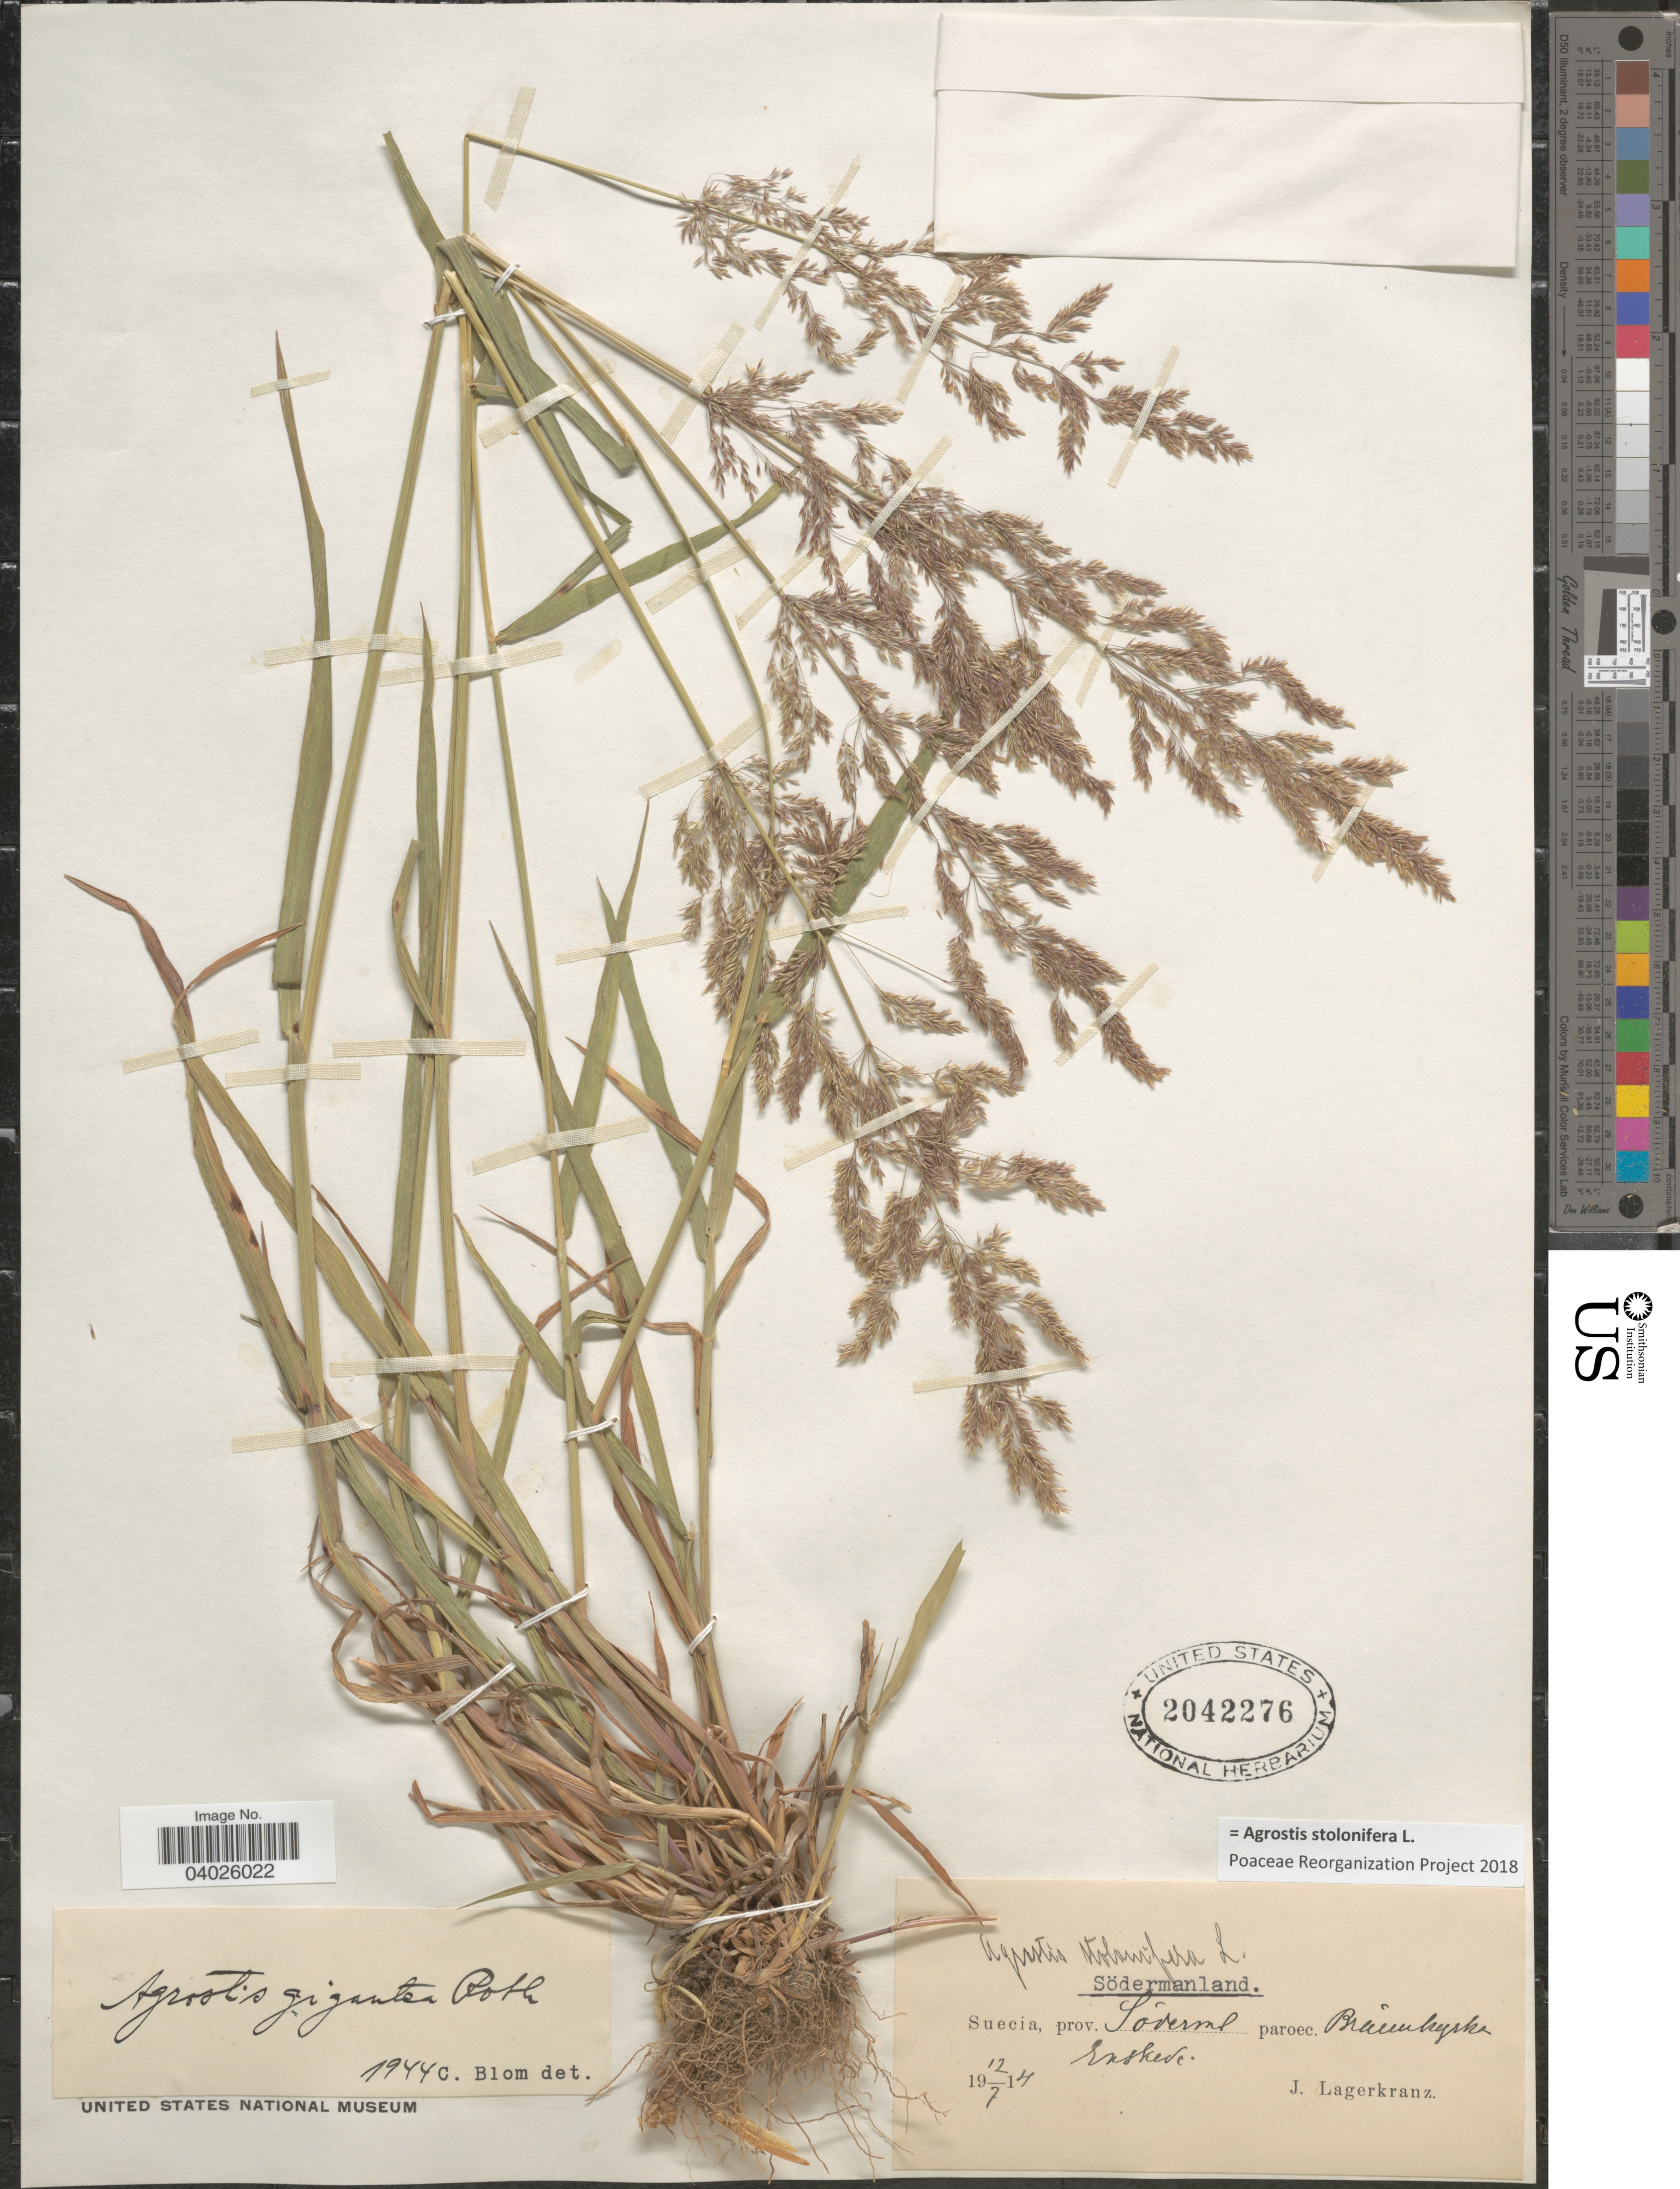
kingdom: Plantae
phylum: Tracheophyta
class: Liliopsida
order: Poales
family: Poaceae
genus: Agrostis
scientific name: Agrostis stolonifera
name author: L.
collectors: J. Lagerkranz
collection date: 1914-07-12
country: Sweden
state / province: Sodermanland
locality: Södermanland. Suecia, prov. Söderml. paroec. Brännkyrka Enskede.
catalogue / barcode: US 2042276